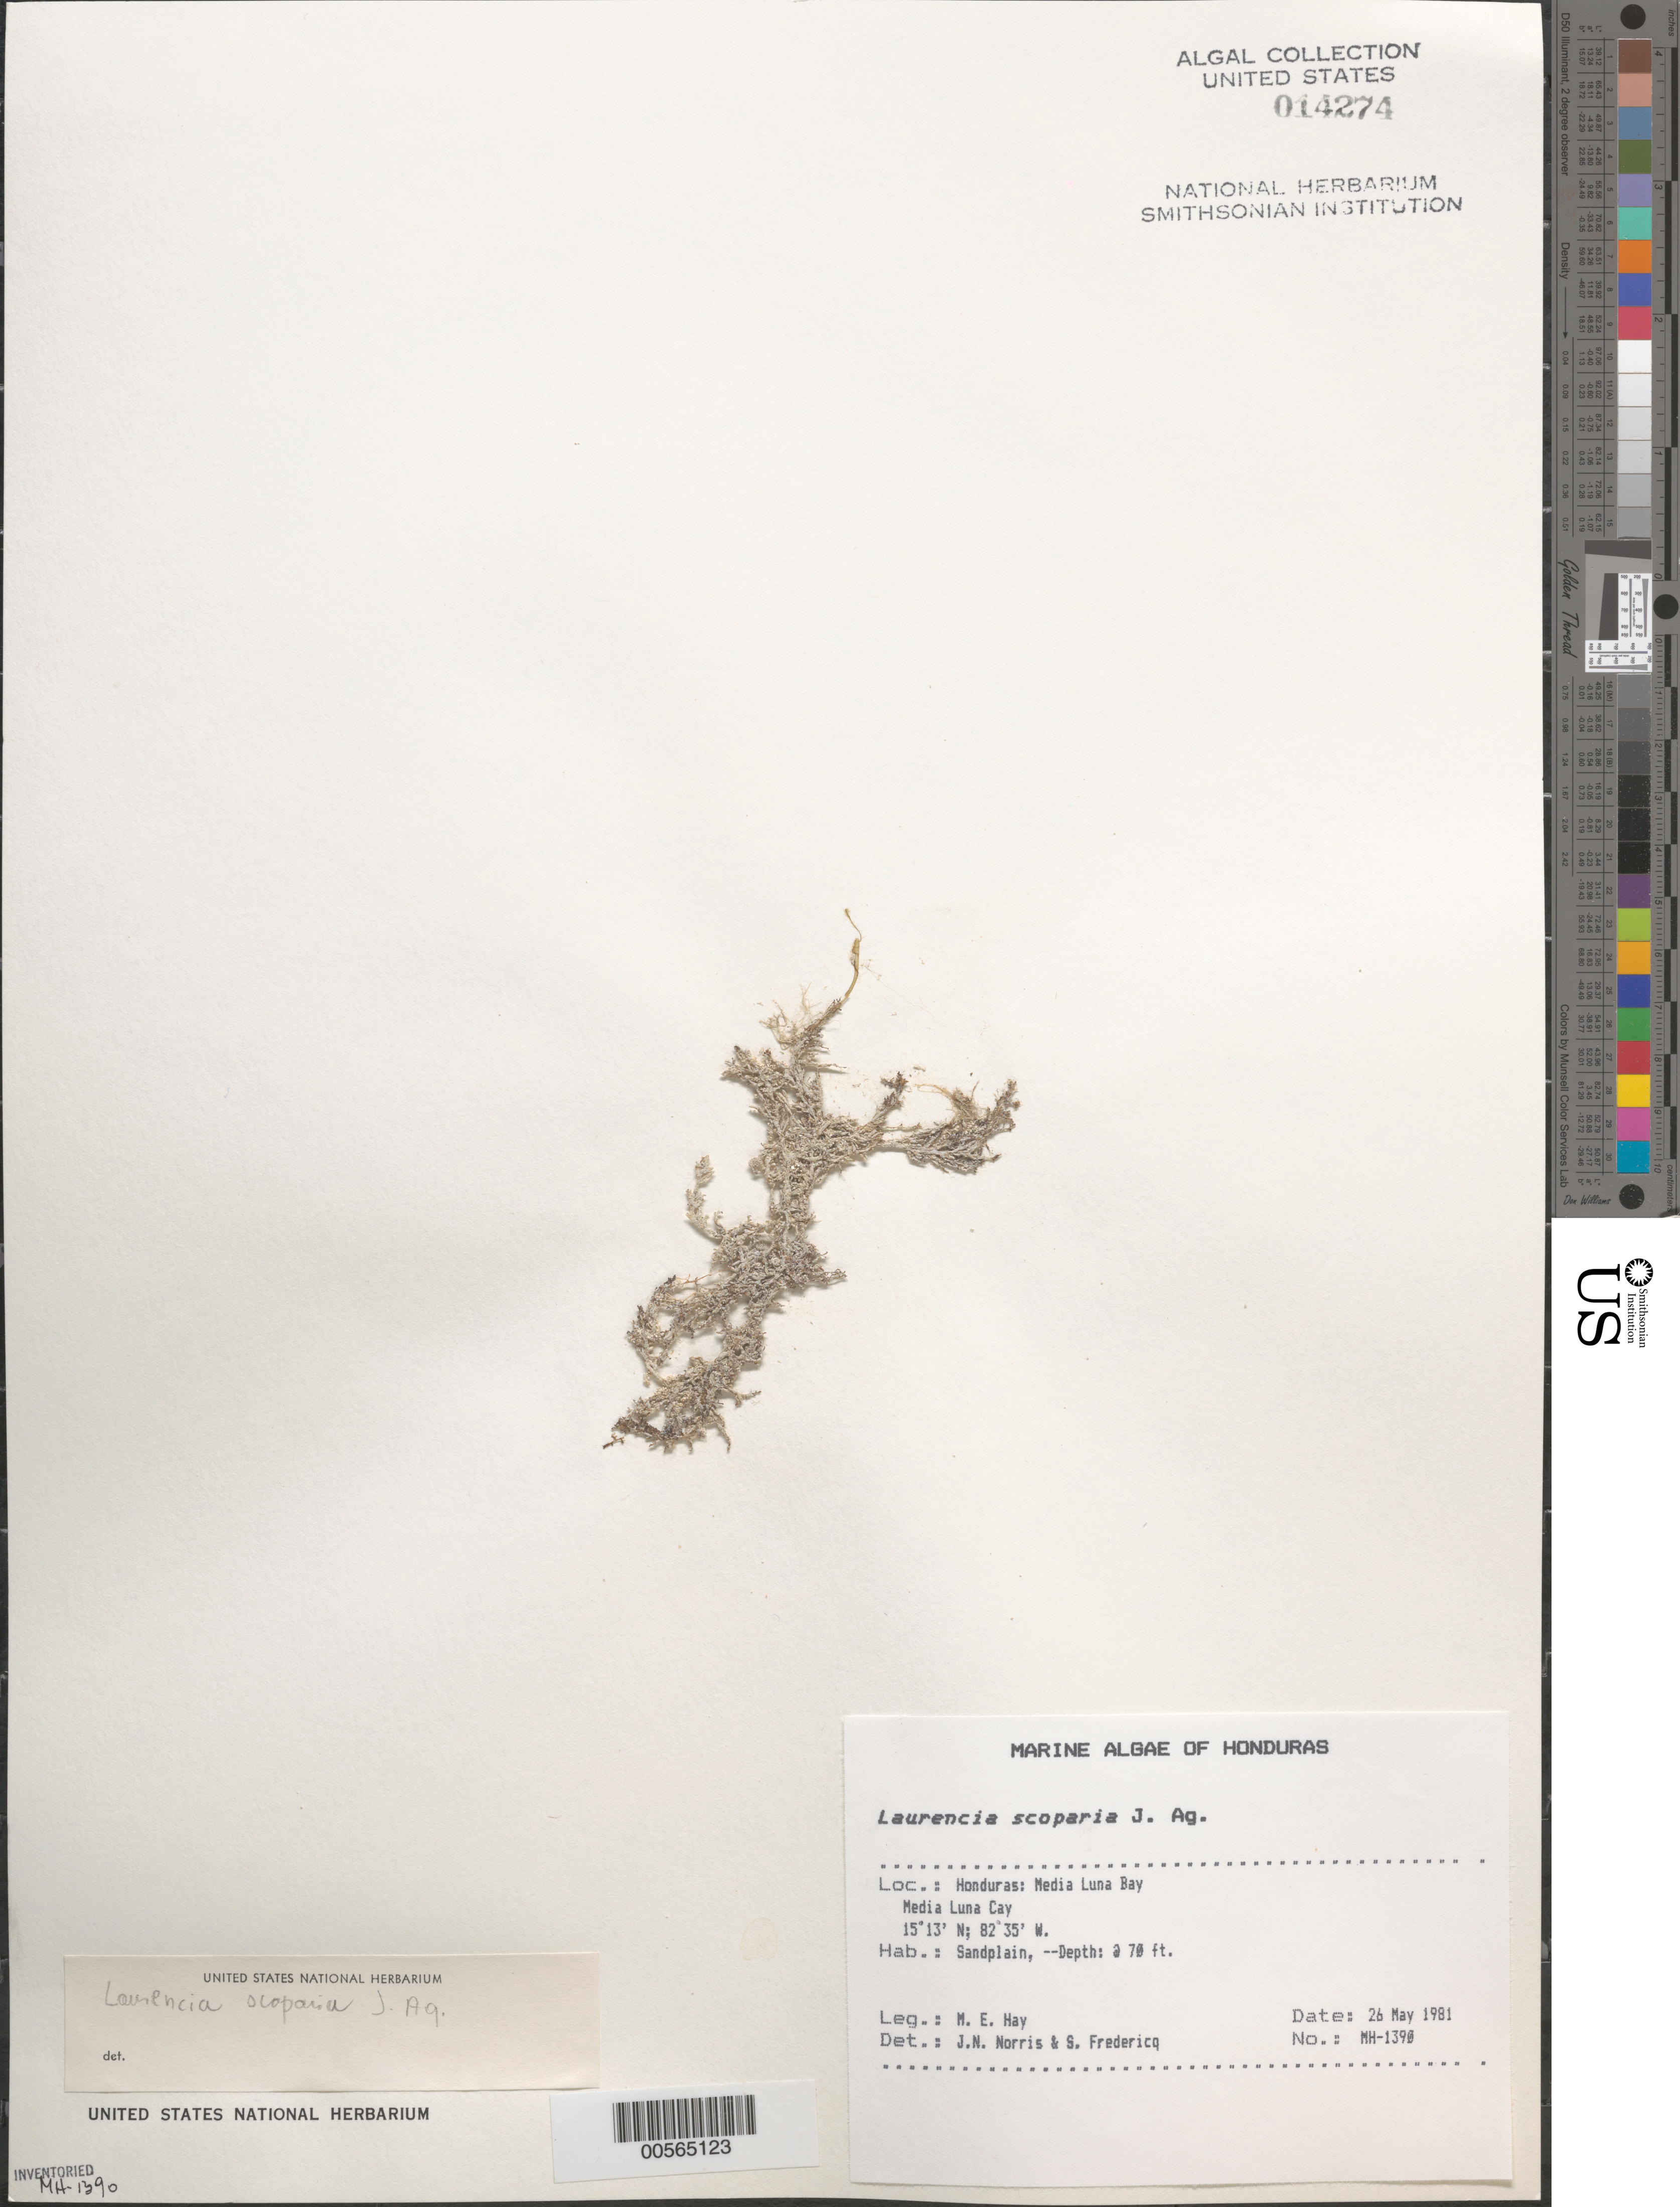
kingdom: Plantae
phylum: Rhodophyta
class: Florideophyceae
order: Ceramiales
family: Rhodomelaceae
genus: Laurencia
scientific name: Laurencia dendroidea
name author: J. Agardh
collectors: M. E. Hay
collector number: MEH-1390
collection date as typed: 26 May 1981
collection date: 1981-05-26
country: Honduras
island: Media Luna Cay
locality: Media Luna Bay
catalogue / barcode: US 14274